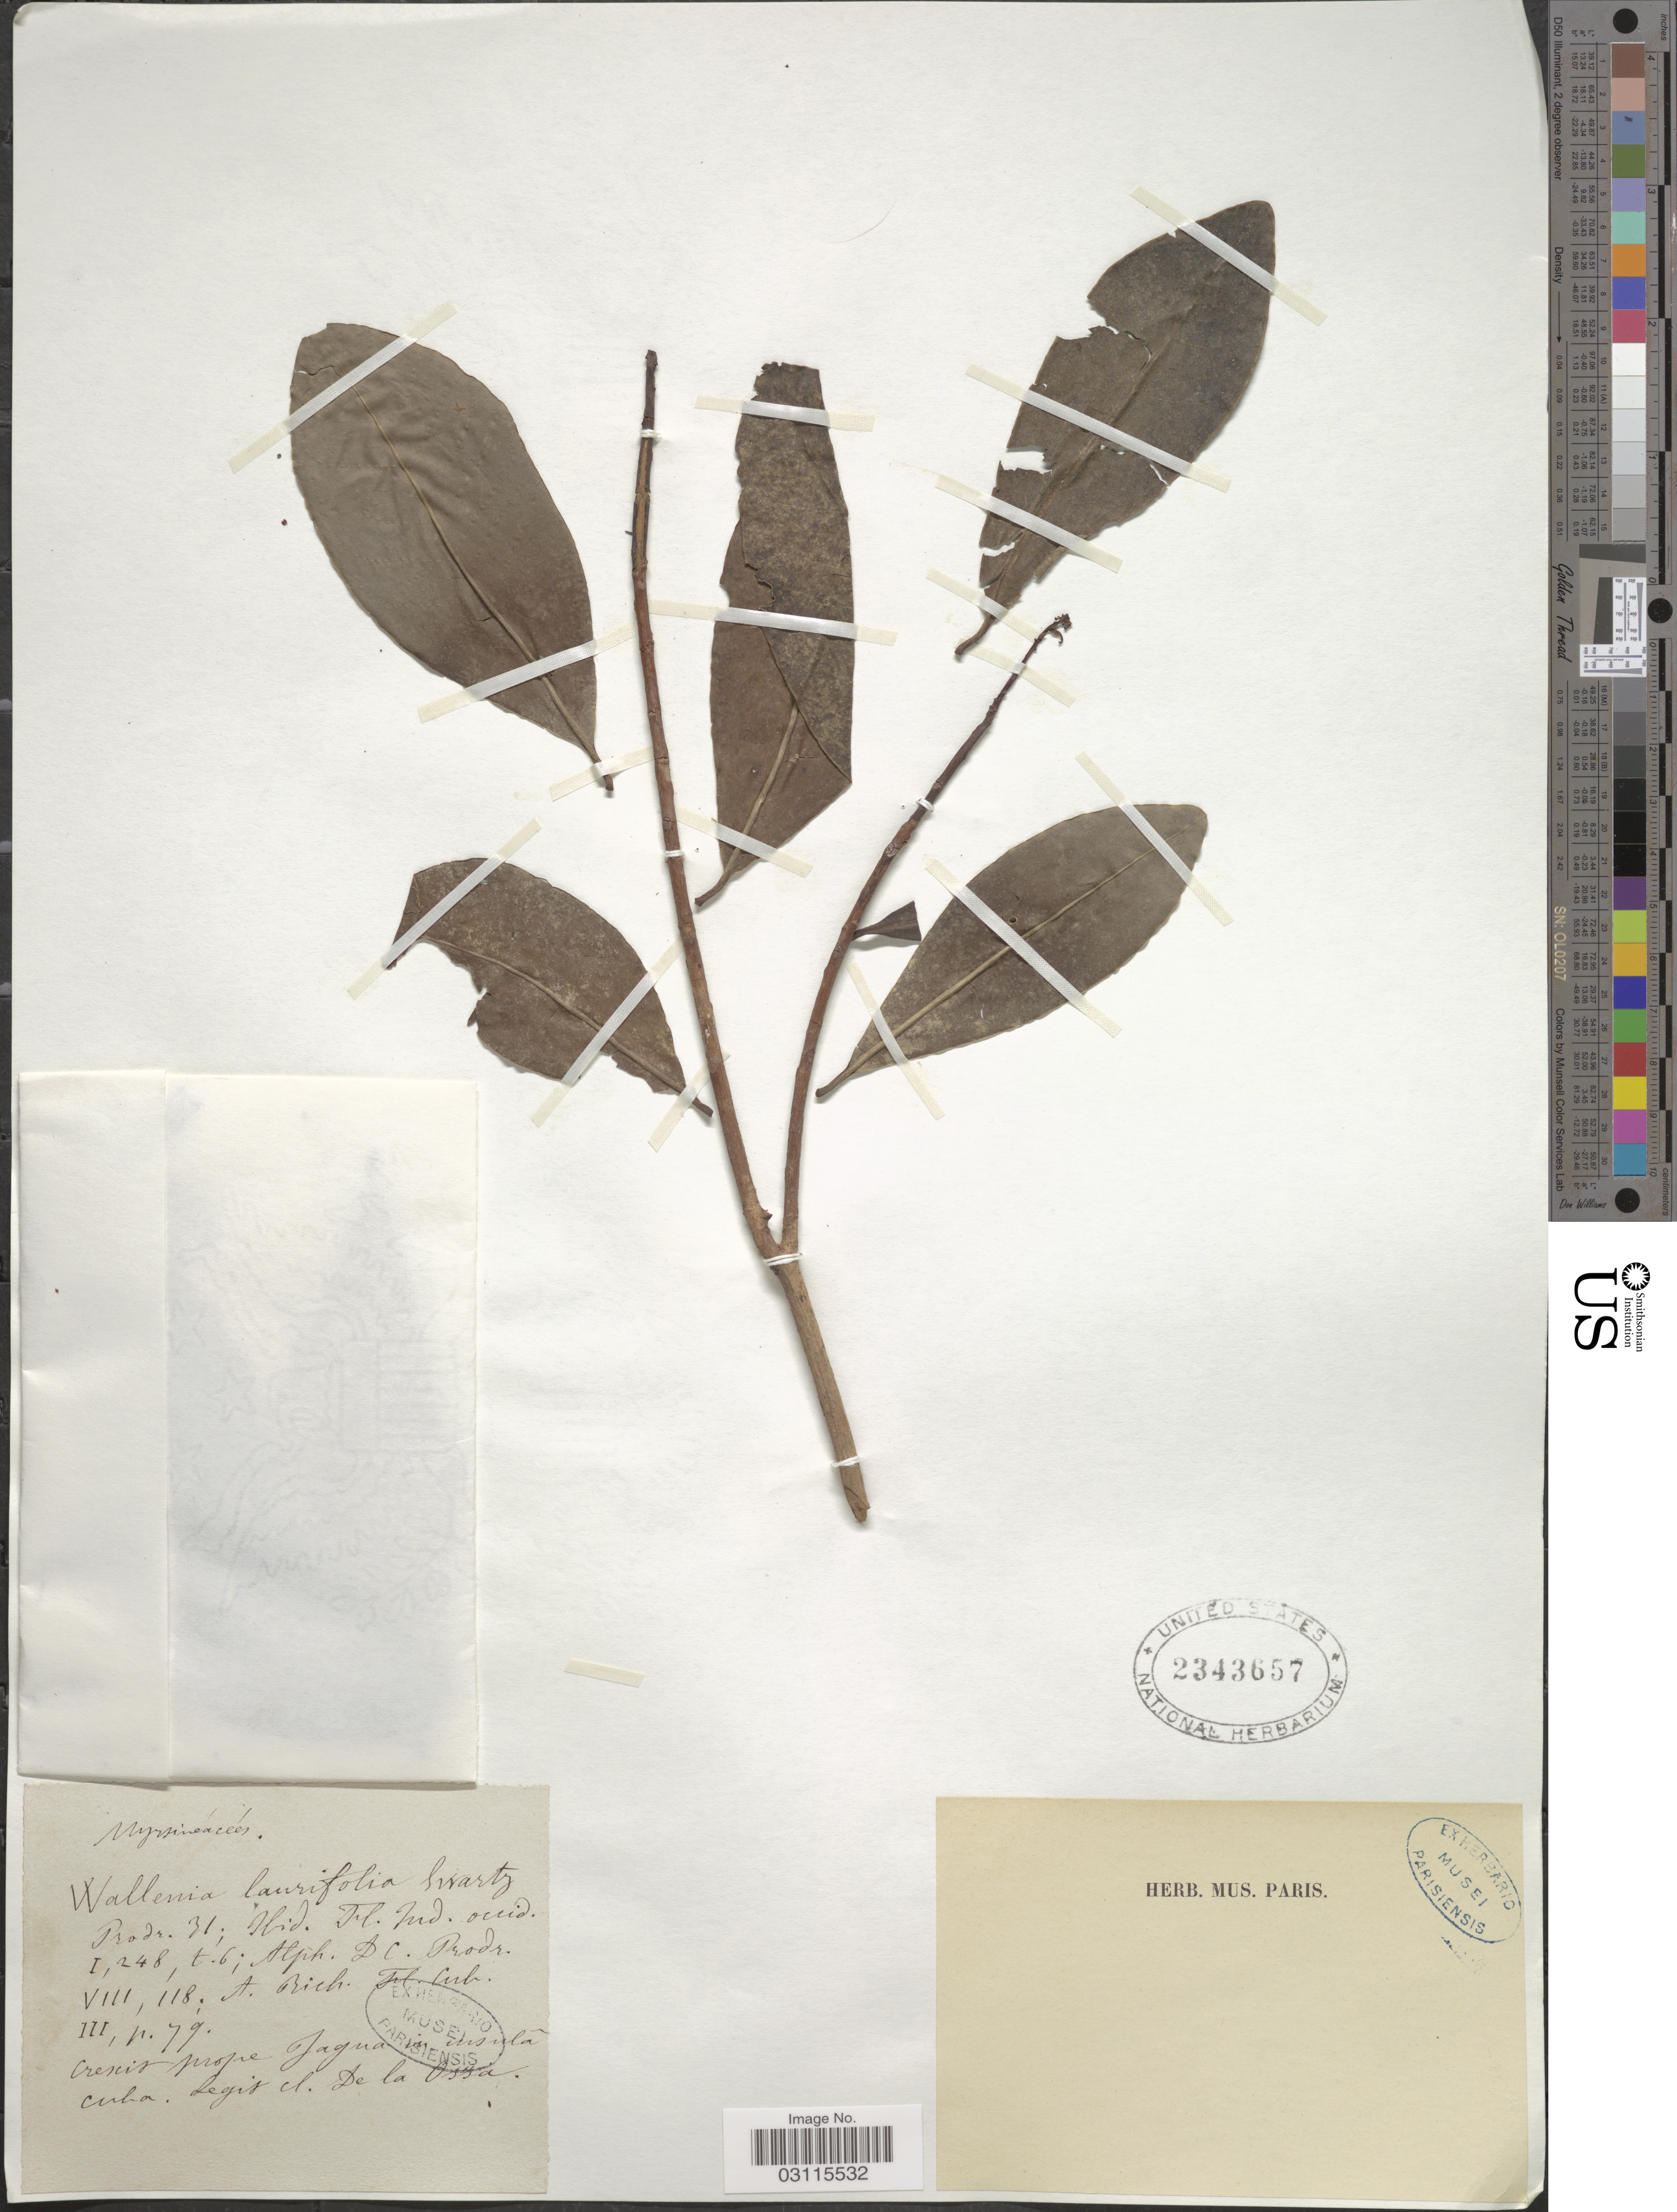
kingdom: Plantae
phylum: Tracheophyta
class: Magnoliopsida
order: Ericales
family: Primulaceae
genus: Wallenia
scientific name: Wallenia laurifolia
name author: Sw.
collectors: A. De la Ossa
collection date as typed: Transcribed d/m/y: 11/3/79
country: Cuba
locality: Cresis prope Jagua in insulã Cuba.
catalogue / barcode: US 2343657